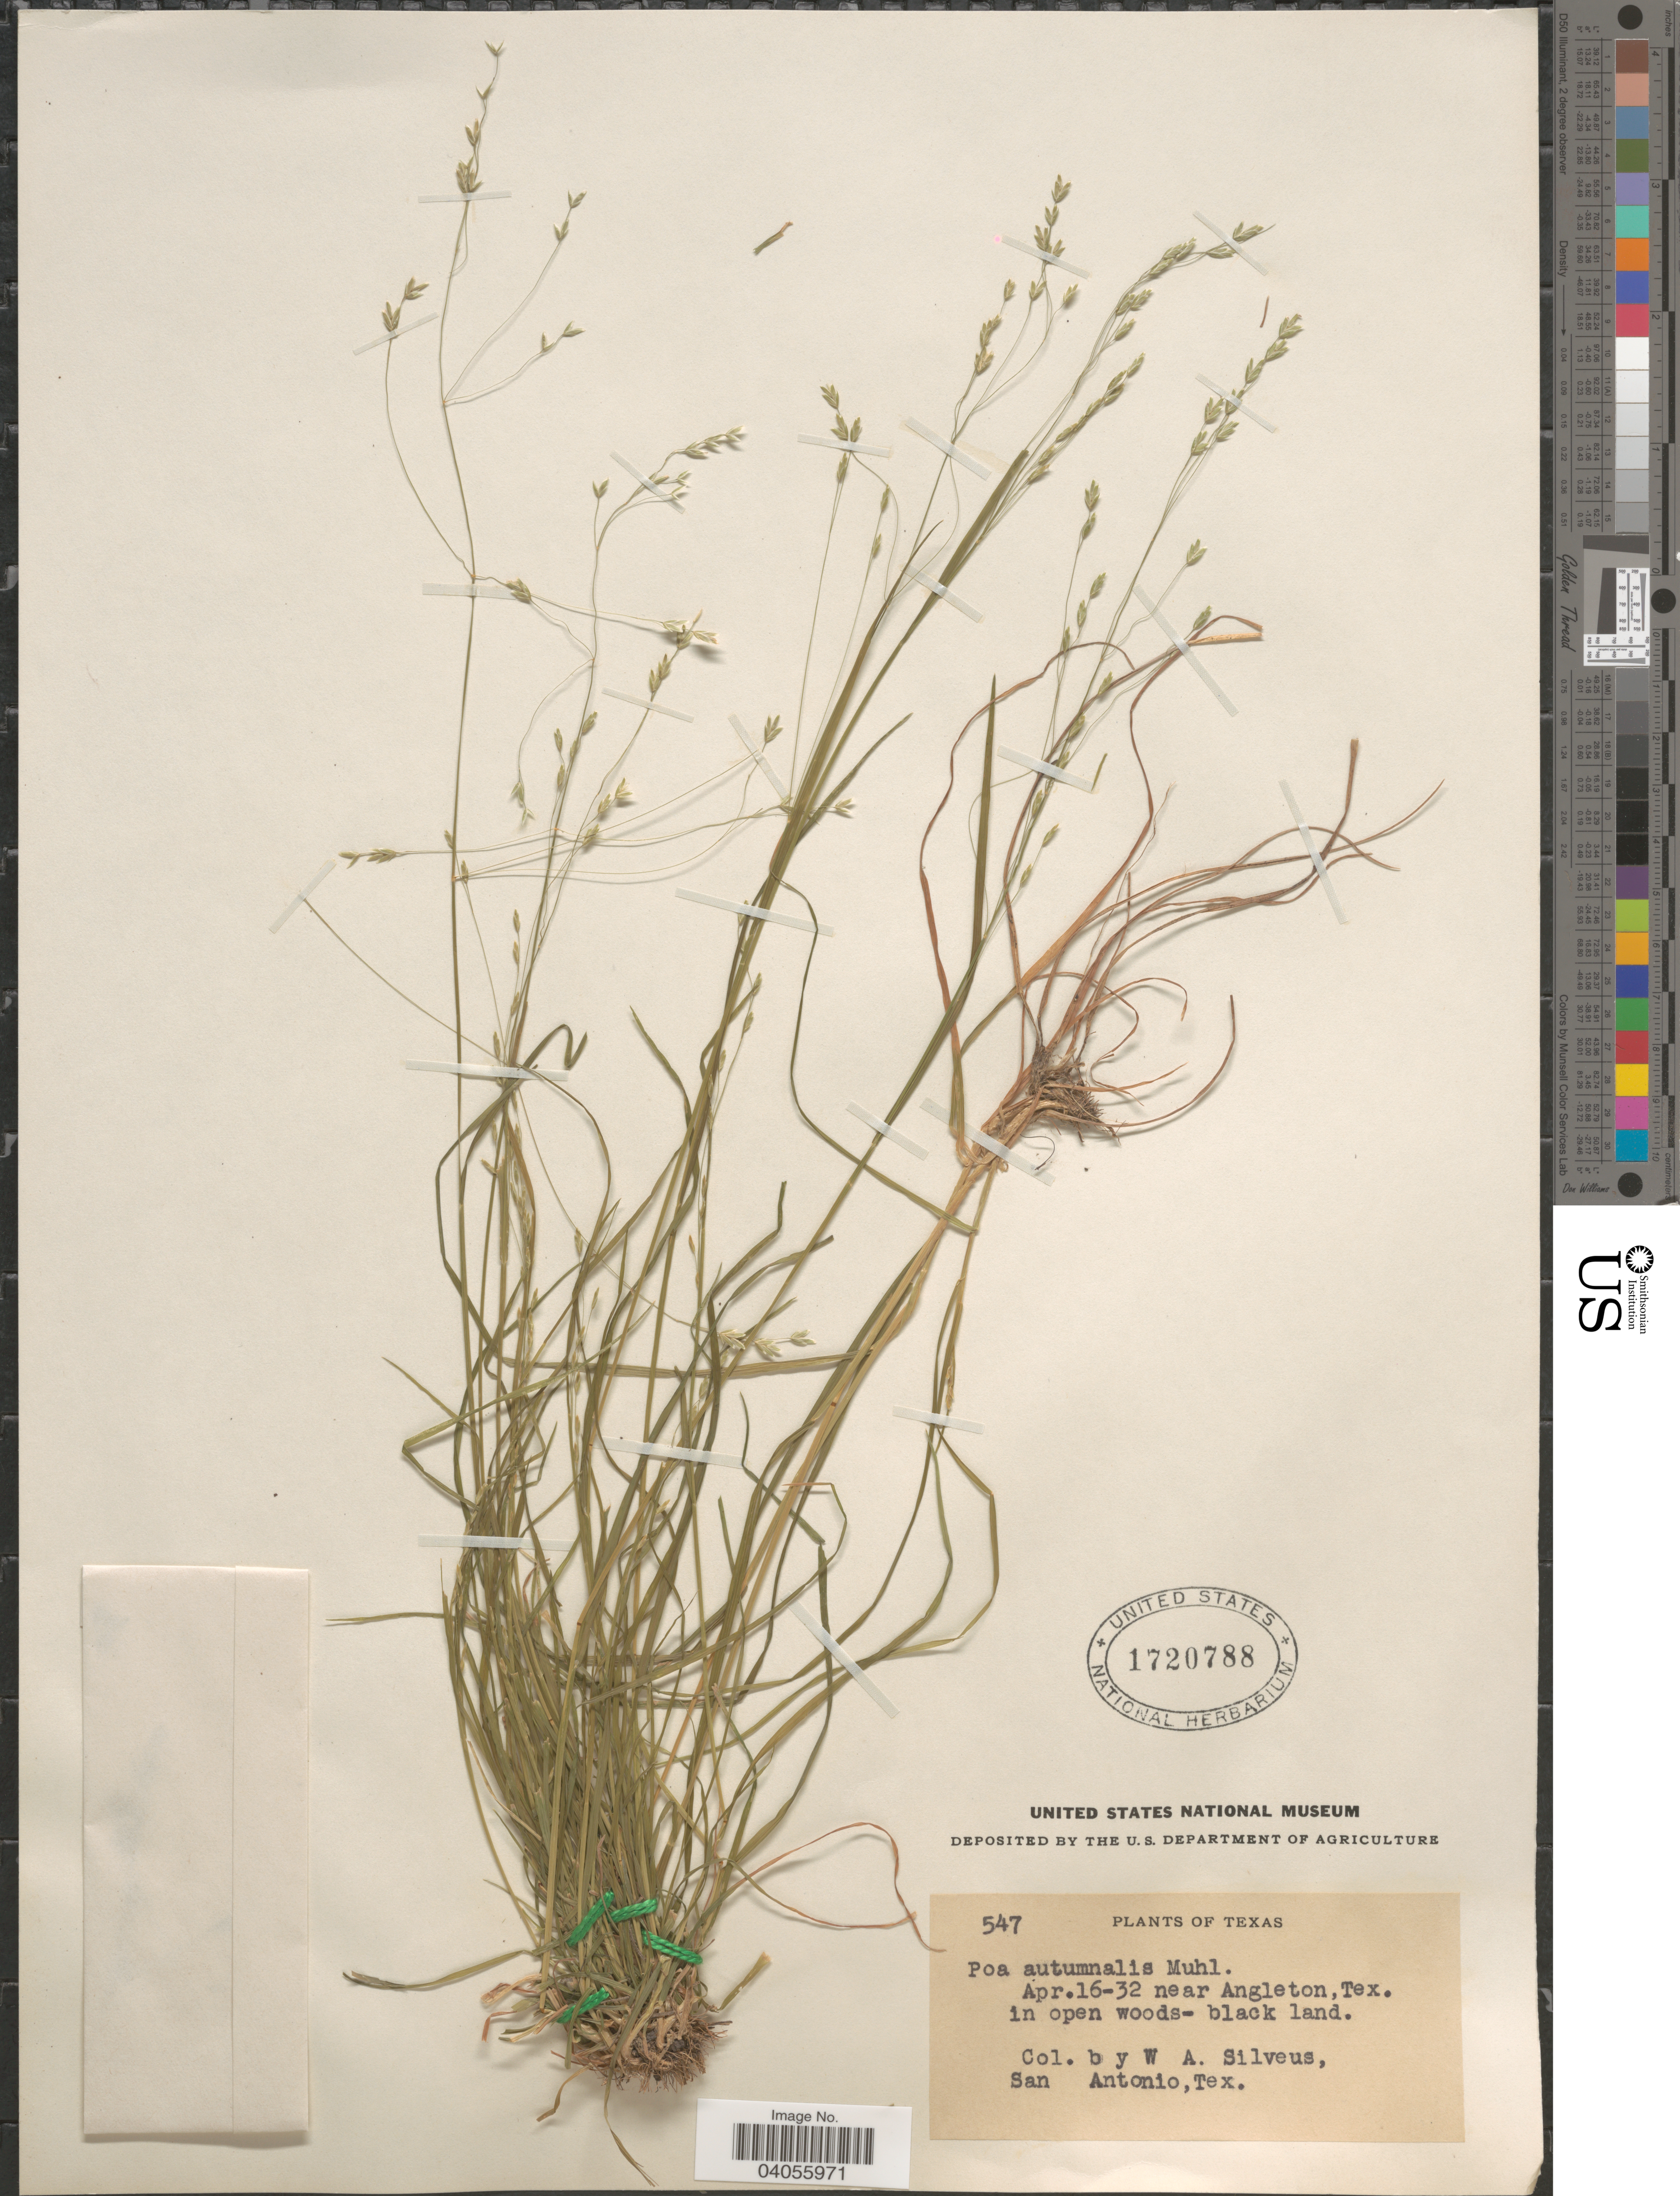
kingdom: Plantae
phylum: Tracheophyta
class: Liliopsida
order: Poales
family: Poaceae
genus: Poa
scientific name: Poa autumnalis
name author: Muhl. ex Elliott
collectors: W. Silveus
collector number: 547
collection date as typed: Transcribed d/m/y: 16/4/32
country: United States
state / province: Texas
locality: Near Angleton, in open woods- black land.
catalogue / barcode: US 1720788